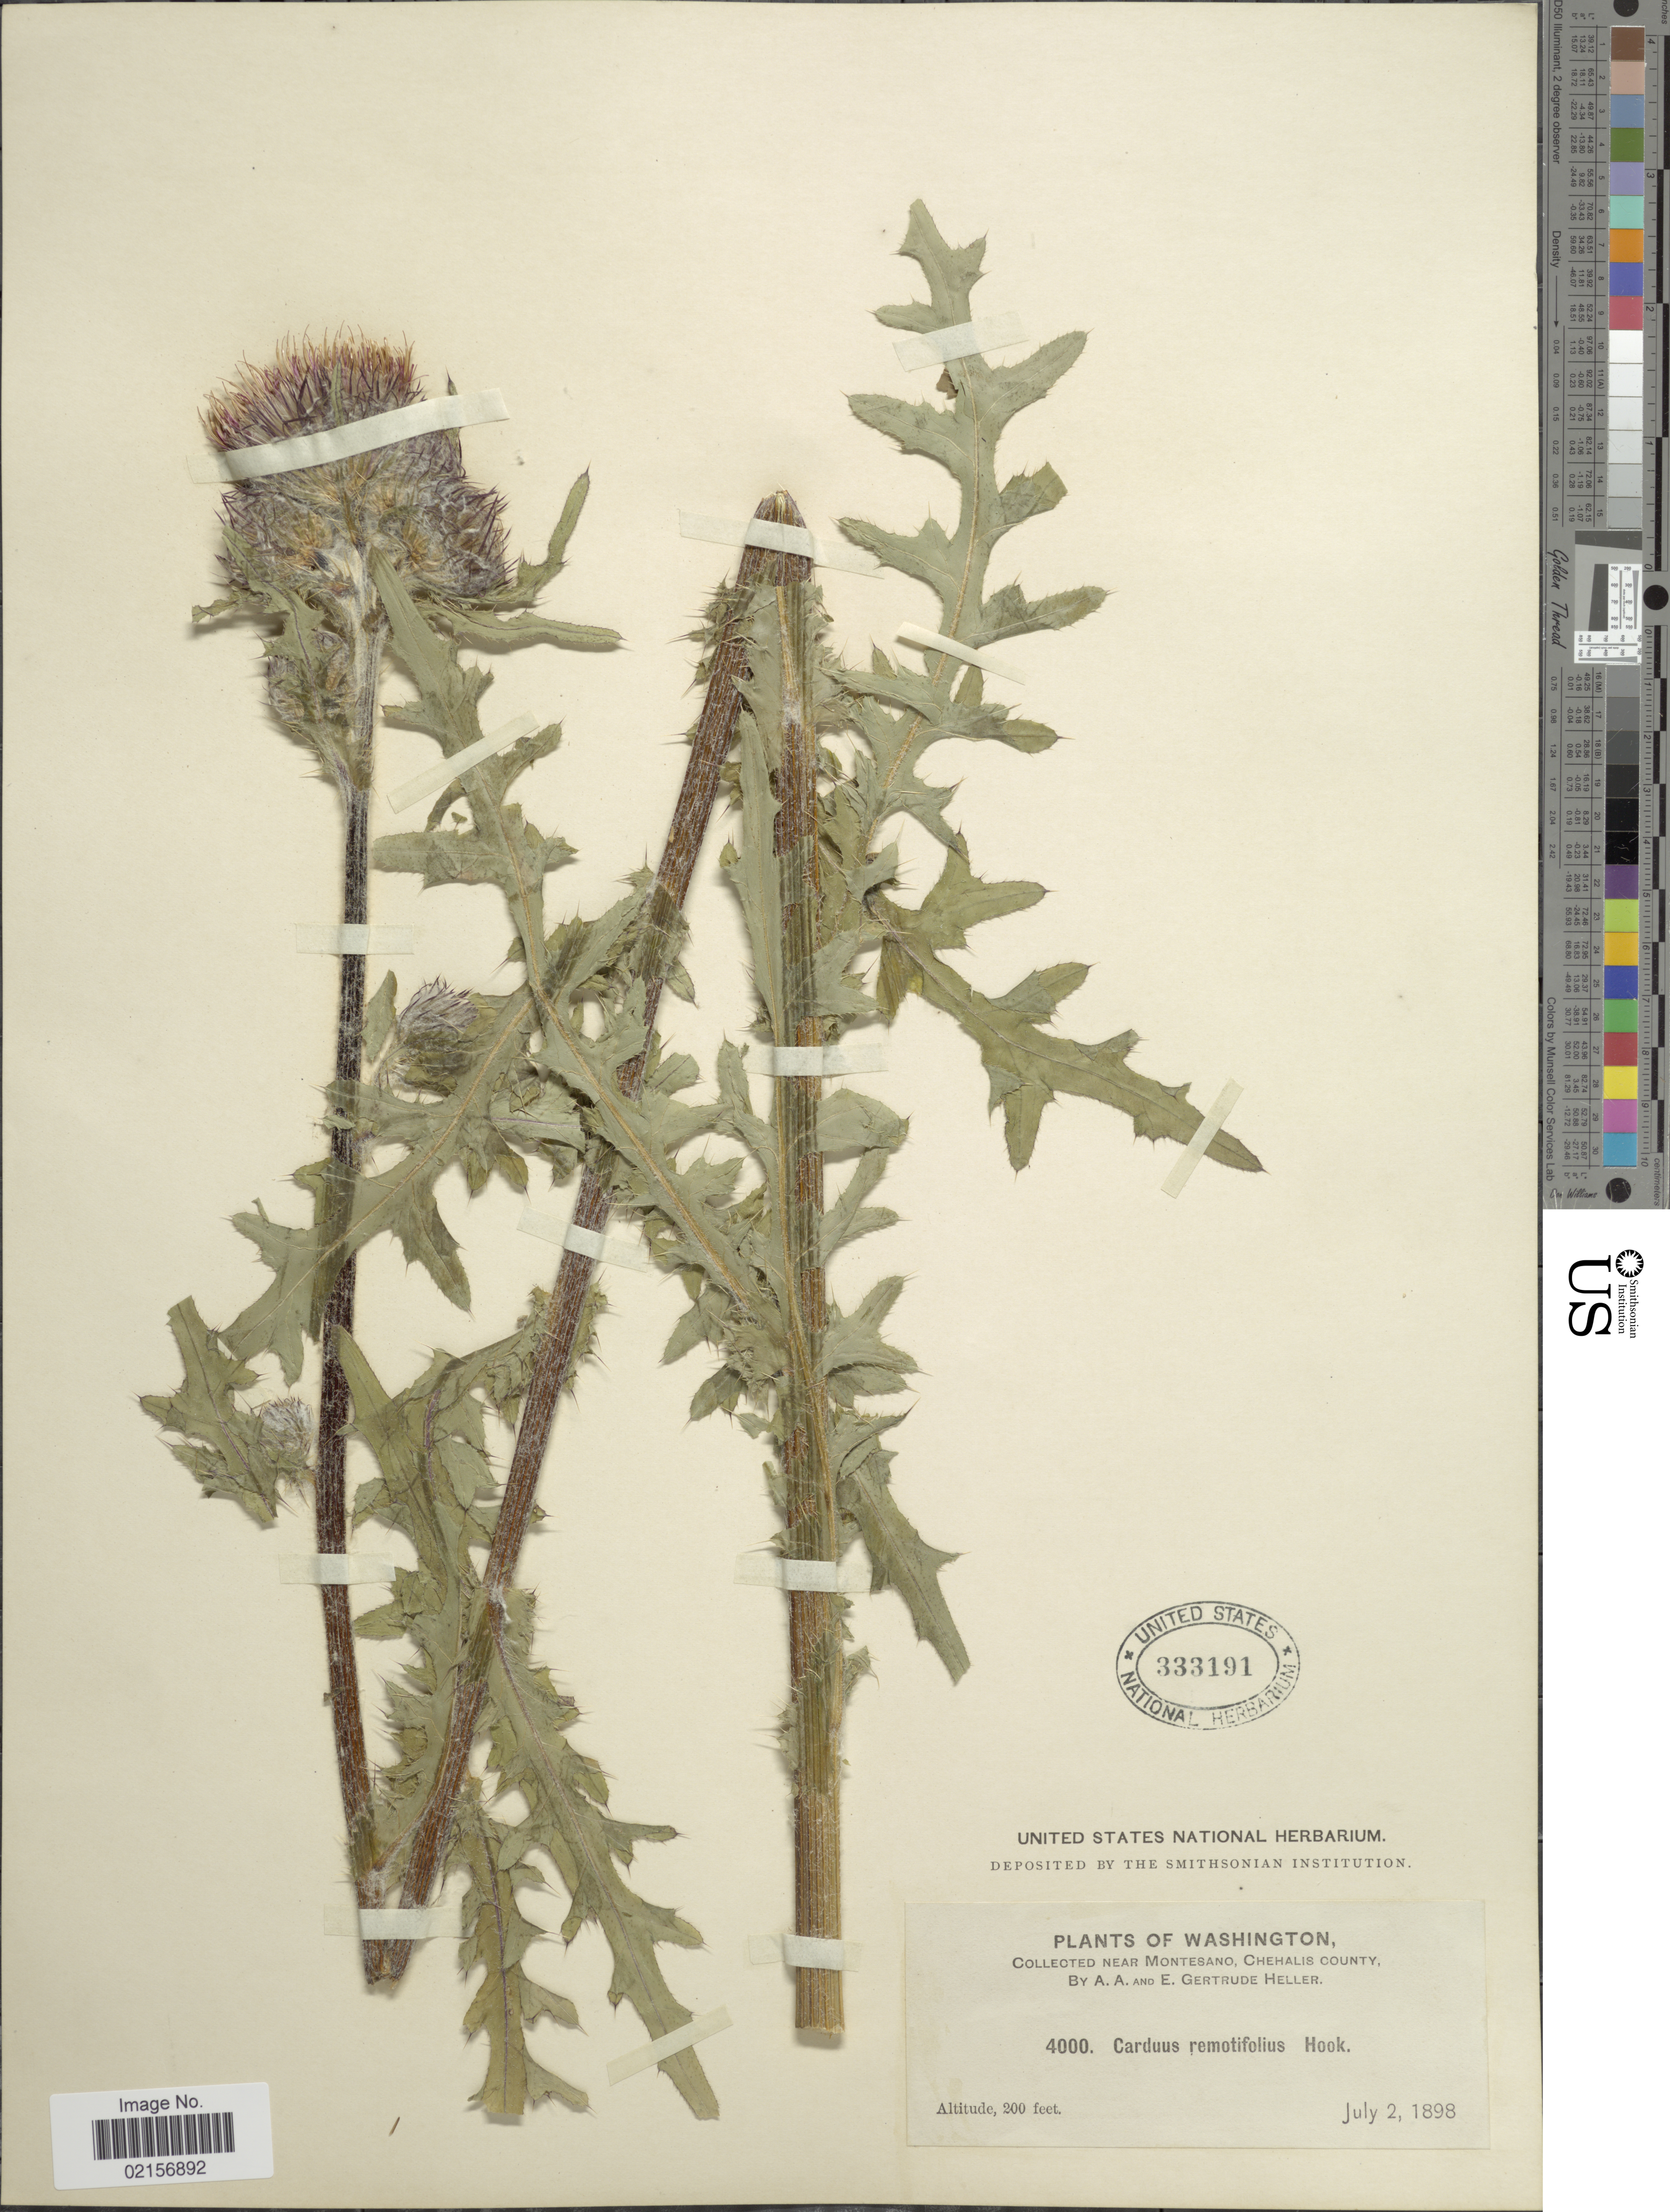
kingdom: Plantae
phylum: Tracheophyta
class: Magnoliopsida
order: Asterales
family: Asteraceae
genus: Cirsium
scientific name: Cirsium edule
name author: Nutt.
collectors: A. A. Heller & E. G. Heller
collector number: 4000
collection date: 1898-07-02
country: United States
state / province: Washington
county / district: Grays Harbor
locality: Near Montesano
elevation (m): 61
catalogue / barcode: US 333191